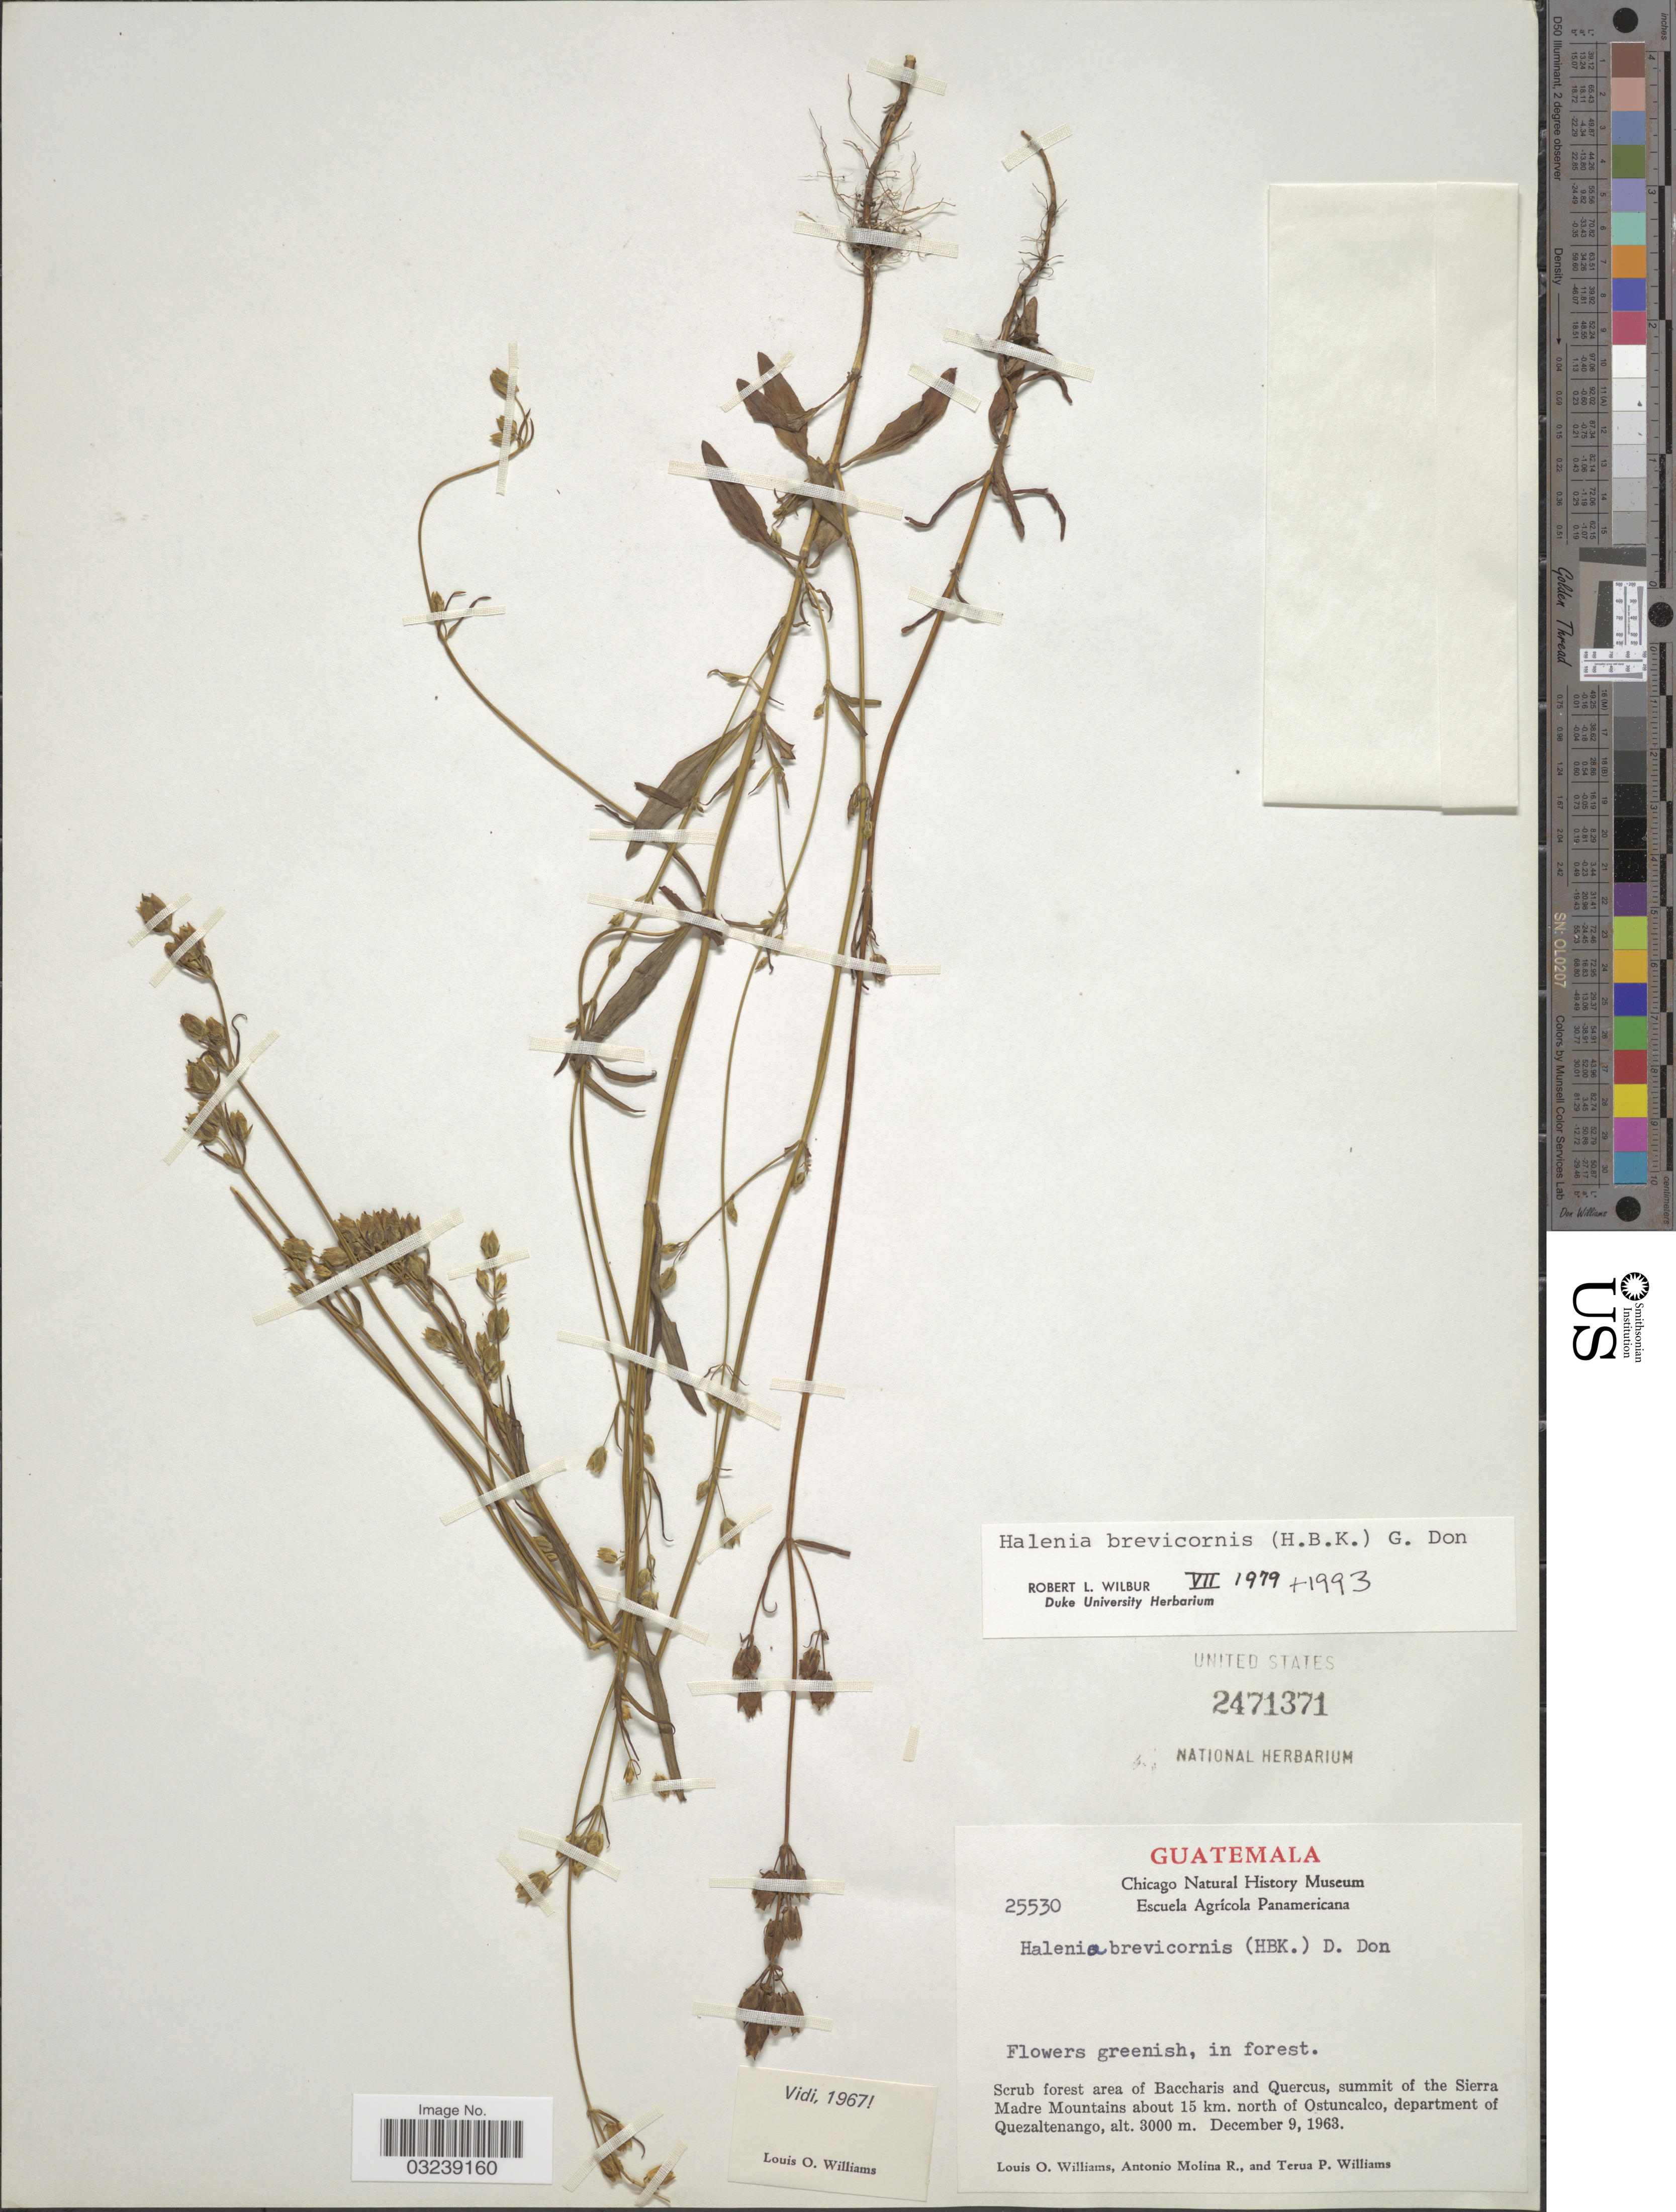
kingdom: Plantae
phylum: Tracheophyta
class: Magnoliopsida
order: Gentianales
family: Gentianaceae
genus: Halenia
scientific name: Halenia brevicornis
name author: (Kunth) G. Don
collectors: L. O. Williams, A. Molina R. & T. Williams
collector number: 25530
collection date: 1963-12-09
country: Guatemala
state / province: Quetzaltenango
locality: Summit of the Sierra Madre Mountains about 15 km. north of Ostuncalco, department of Quezaltenango.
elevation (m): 3000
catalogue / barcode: US 2471371